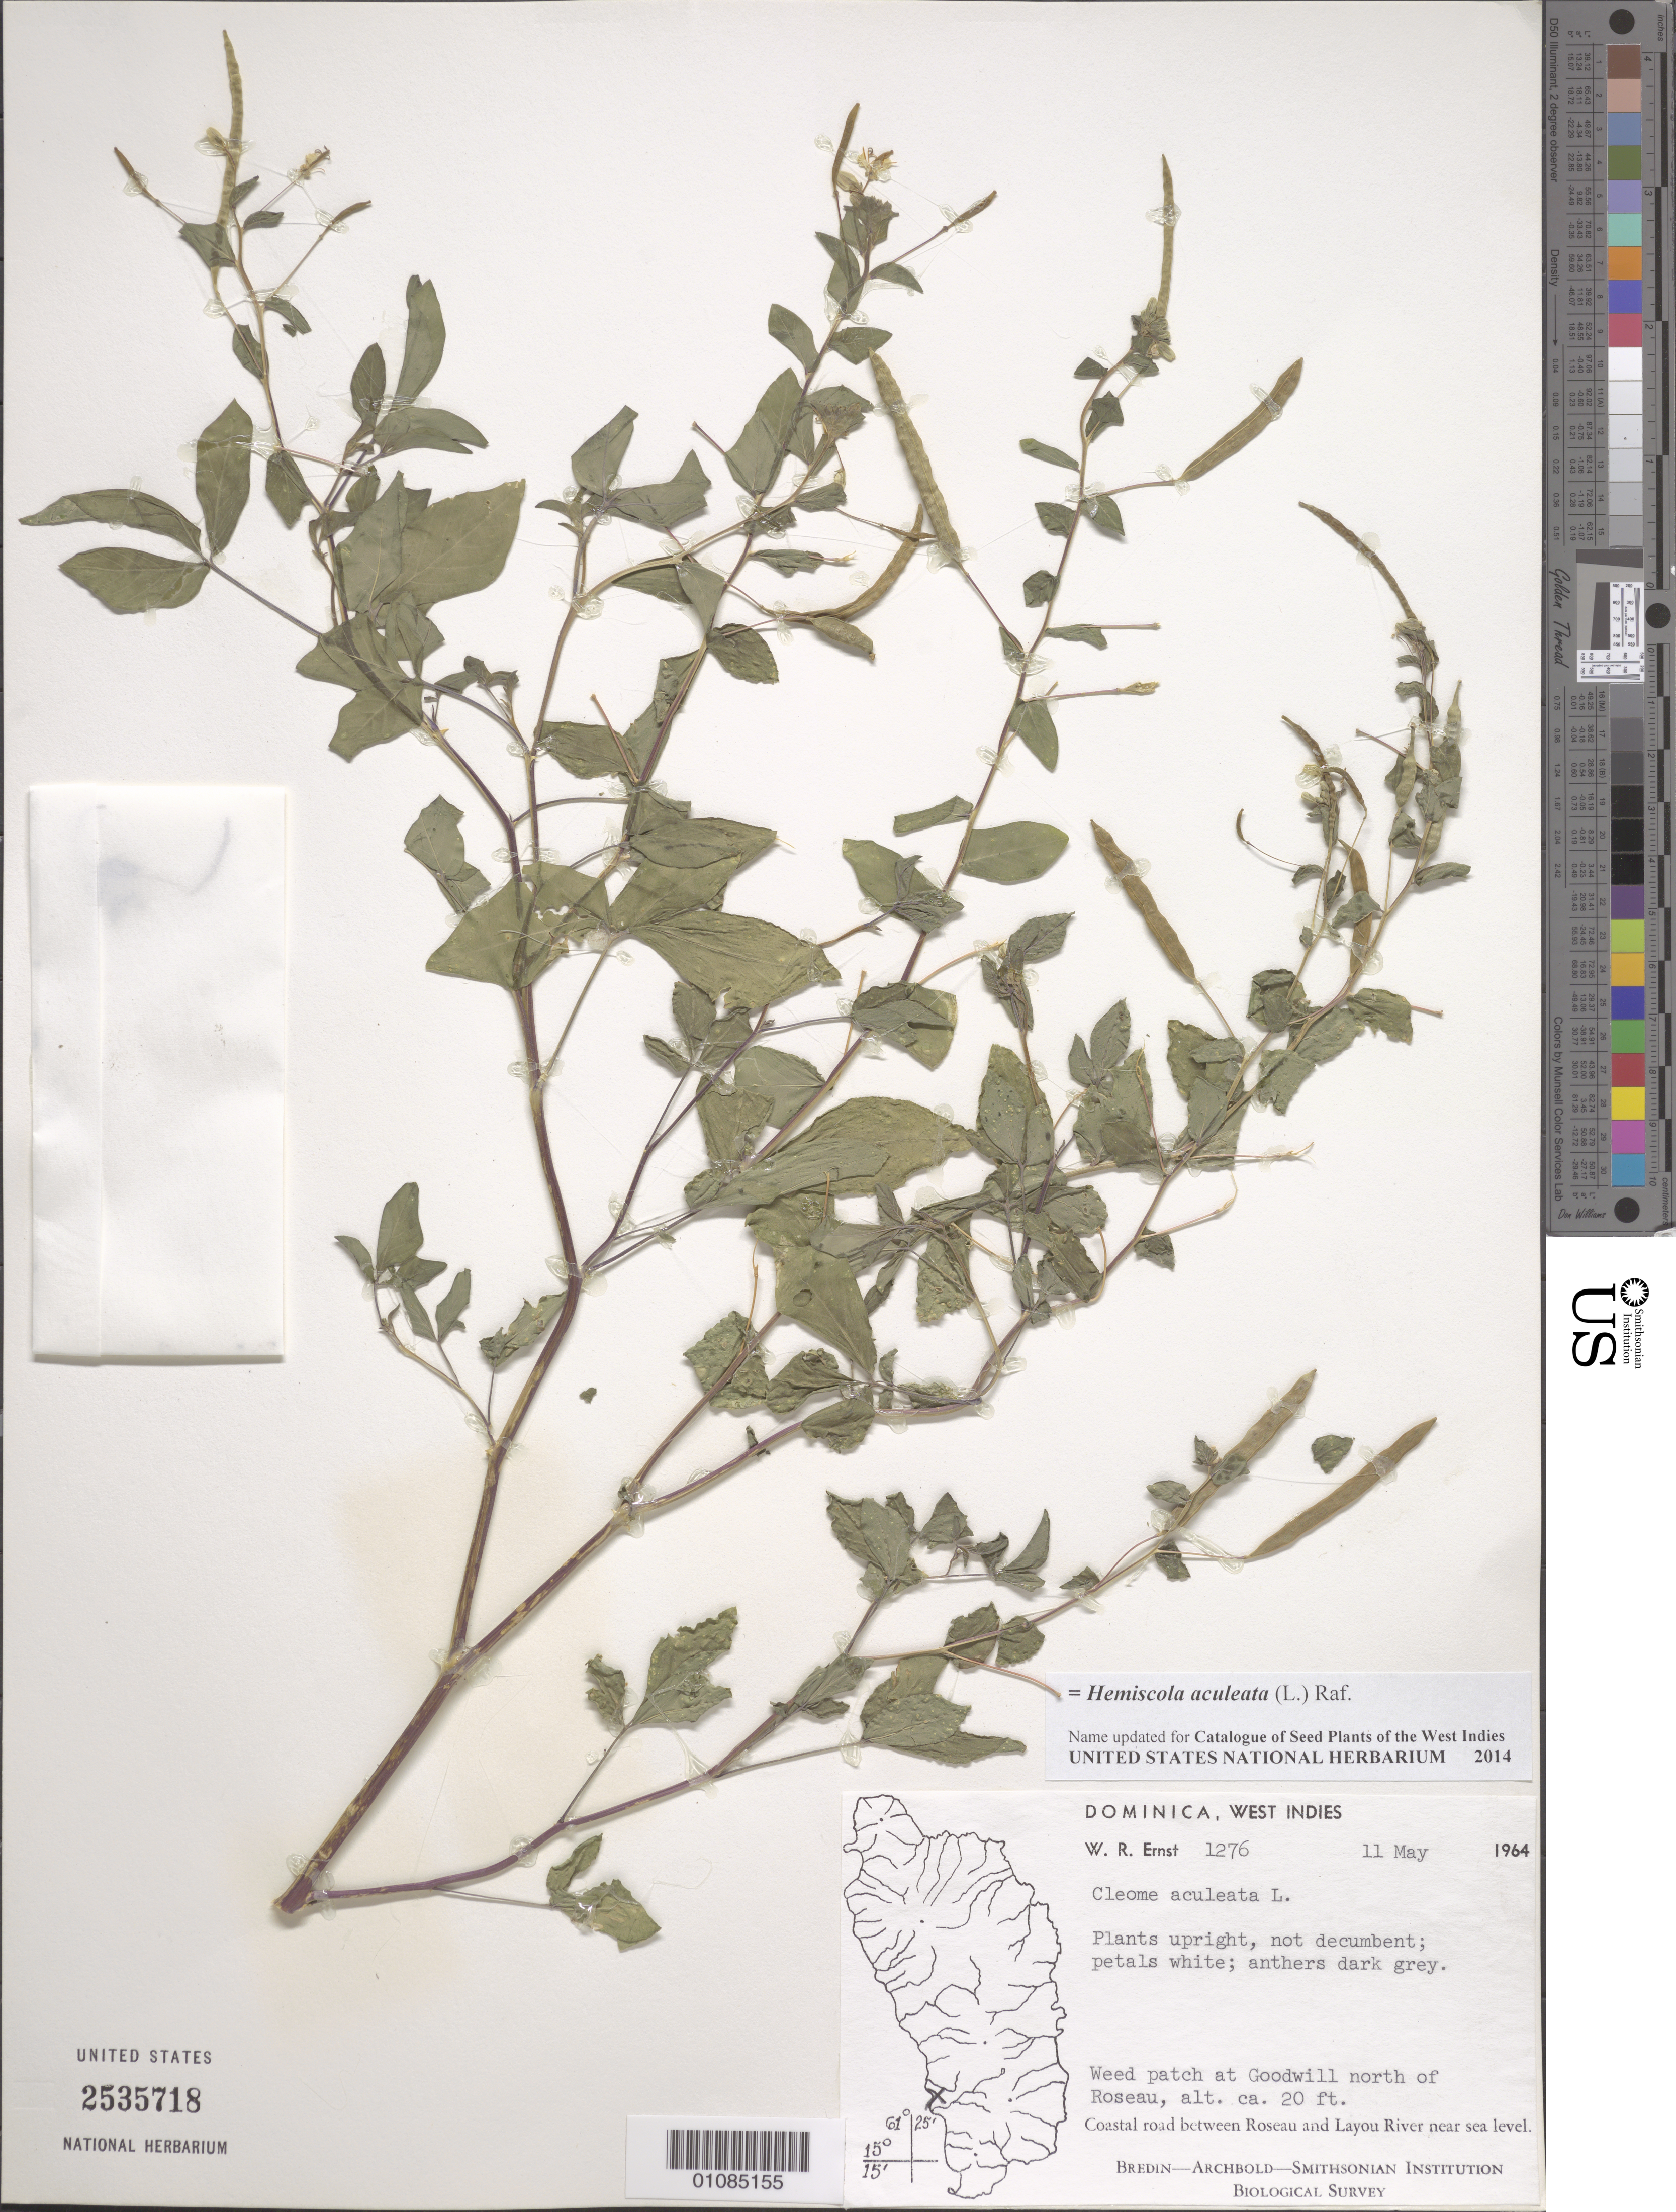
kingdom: Plantae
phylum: Tracheophyta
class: Magnoliopsida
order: Brassicales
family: Cleomaceae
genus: Tarenaya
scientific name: Tarenaya aculeata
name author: (L.) Soares Neto & Roalson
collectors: W. R. Ernst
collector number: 1276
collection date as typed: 11 May 1964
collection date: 1964-05-11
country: Dominica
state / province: St. George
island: Dominica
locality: Weed patch at Goodwill, N of Roseau. Coastal Road between Roseau and Layou River.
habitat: Weed patch.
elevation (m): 6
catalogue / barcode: US 2535718